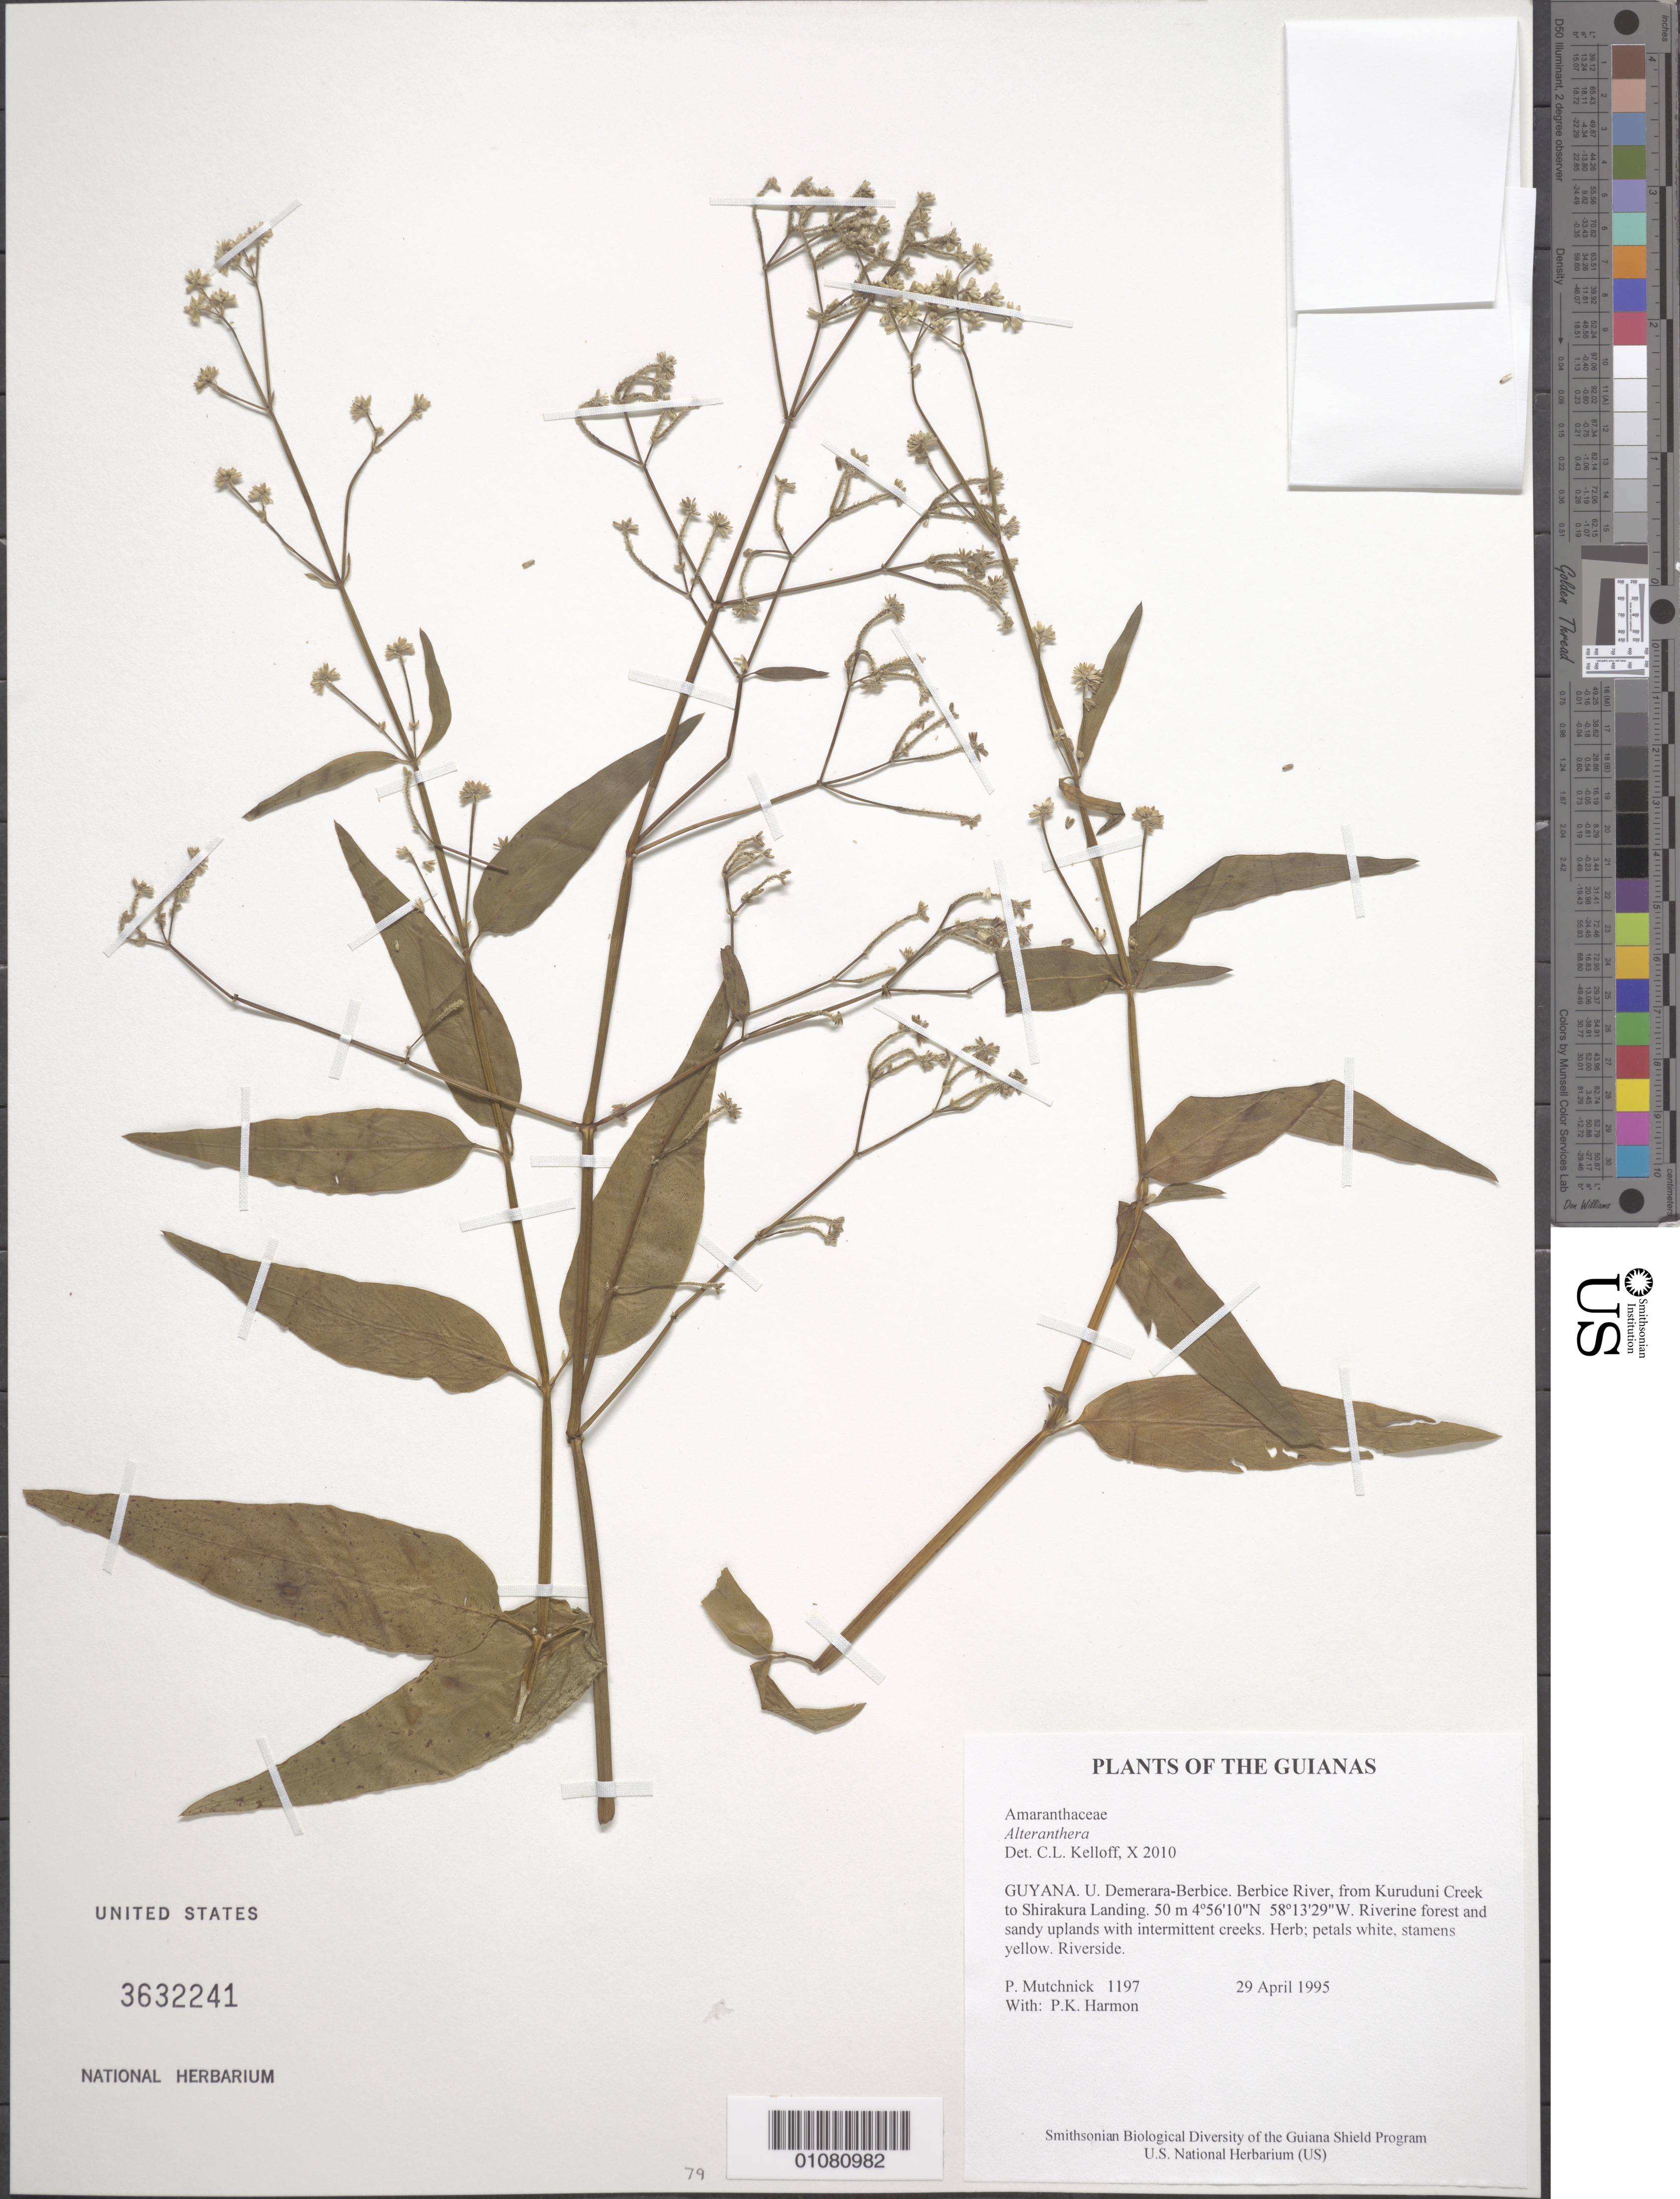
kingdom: Plantae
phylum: Tracheophyta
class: Magnoliopsida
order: Caryophyllales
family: Amaranthaceae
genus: Alternanthera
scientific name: Alternanthera sp.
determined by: Kelloff, Carol L., (US), Smithsonian Institution - National Museum of Natural History (UNITED STATES)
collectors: P. Mutchnick & P. Harmon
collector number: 1197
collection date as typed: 29 April 1995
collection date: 1995-04-29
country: Guyana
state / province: U. Demerara-Berbice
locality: Berbice River, from Kuruduni Creek to Shirakura Landing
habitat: Riverine forest and sandy uplands with intermittent creeks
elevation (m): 50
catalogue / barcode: US 3632241